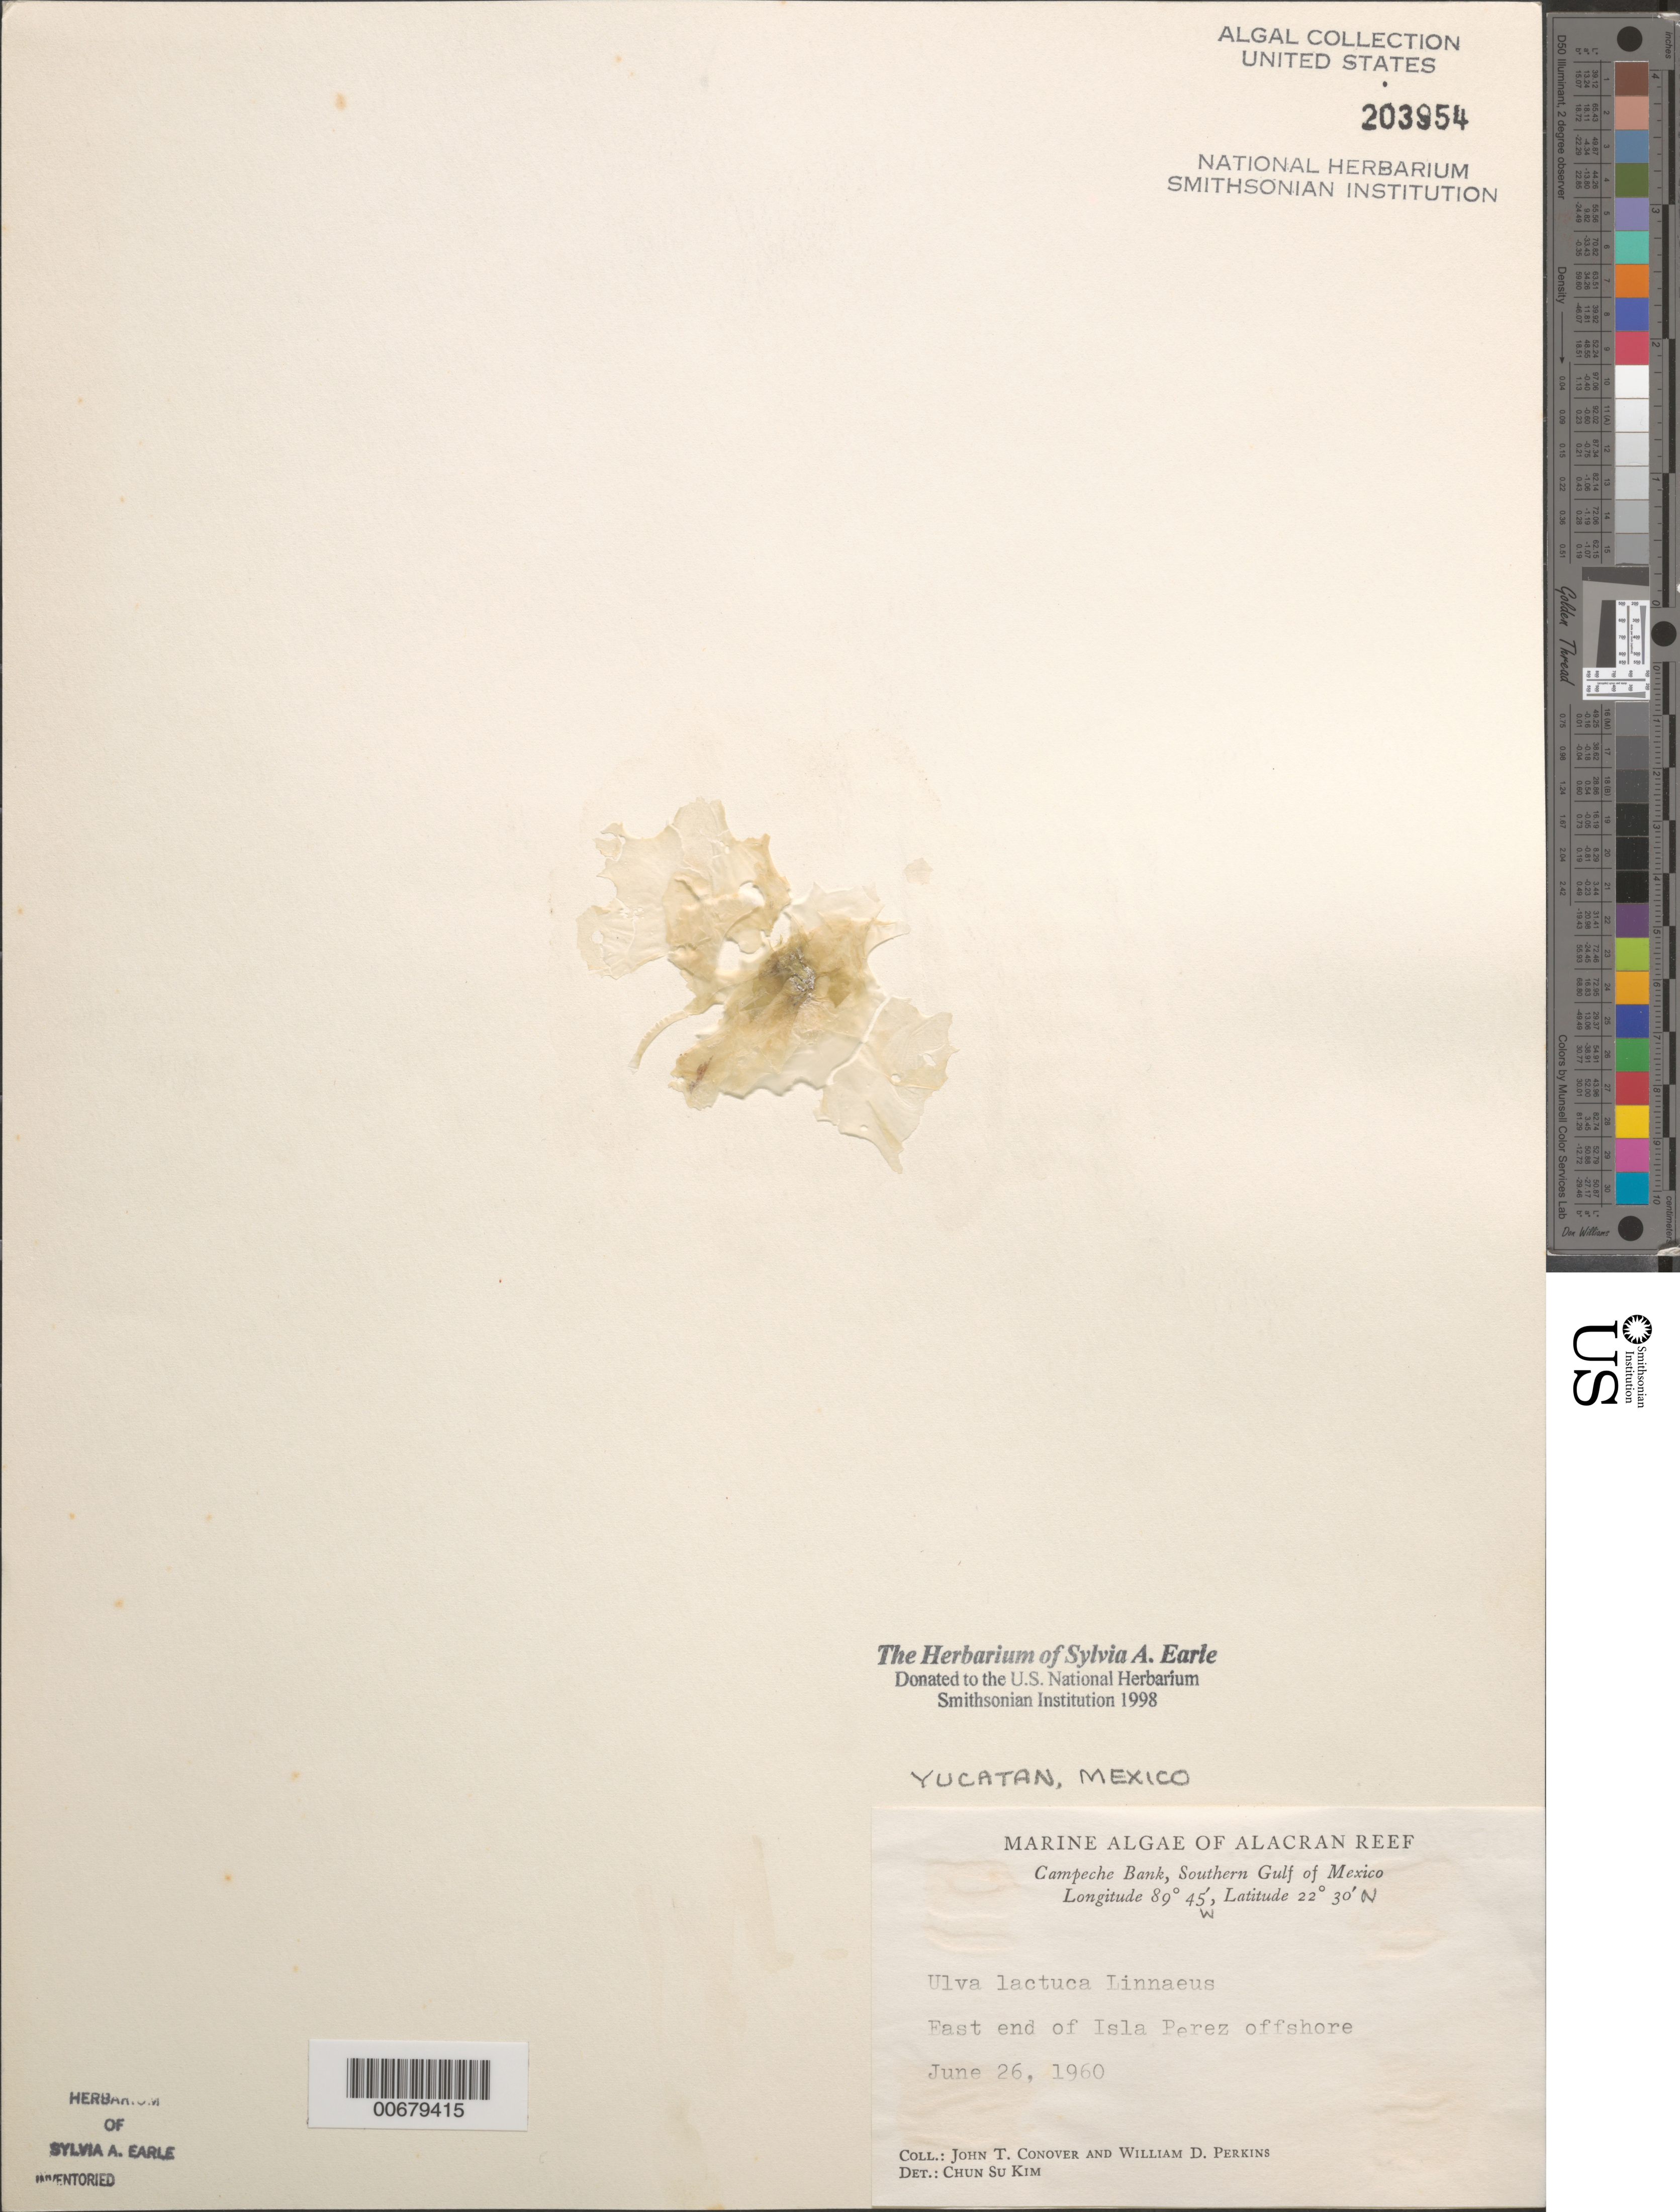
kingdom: Plantae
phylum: Chlorophyta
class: Ulvophyceae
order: Ulvales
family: Ulvaceae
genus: Ulva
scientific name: Ulva lactuca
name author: L.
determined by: Kim, Chun Su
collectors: J. T. Conover & W. D. Perkins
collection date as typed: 26 Jun 1960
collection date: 1960-06-26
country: Mexico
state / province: Yucatan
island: Isla Perez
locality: Alacran Reef, Campeche Bank, southern Gulf of Mexico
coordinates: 22 30' N, 89 45' W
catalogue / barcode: US 203954